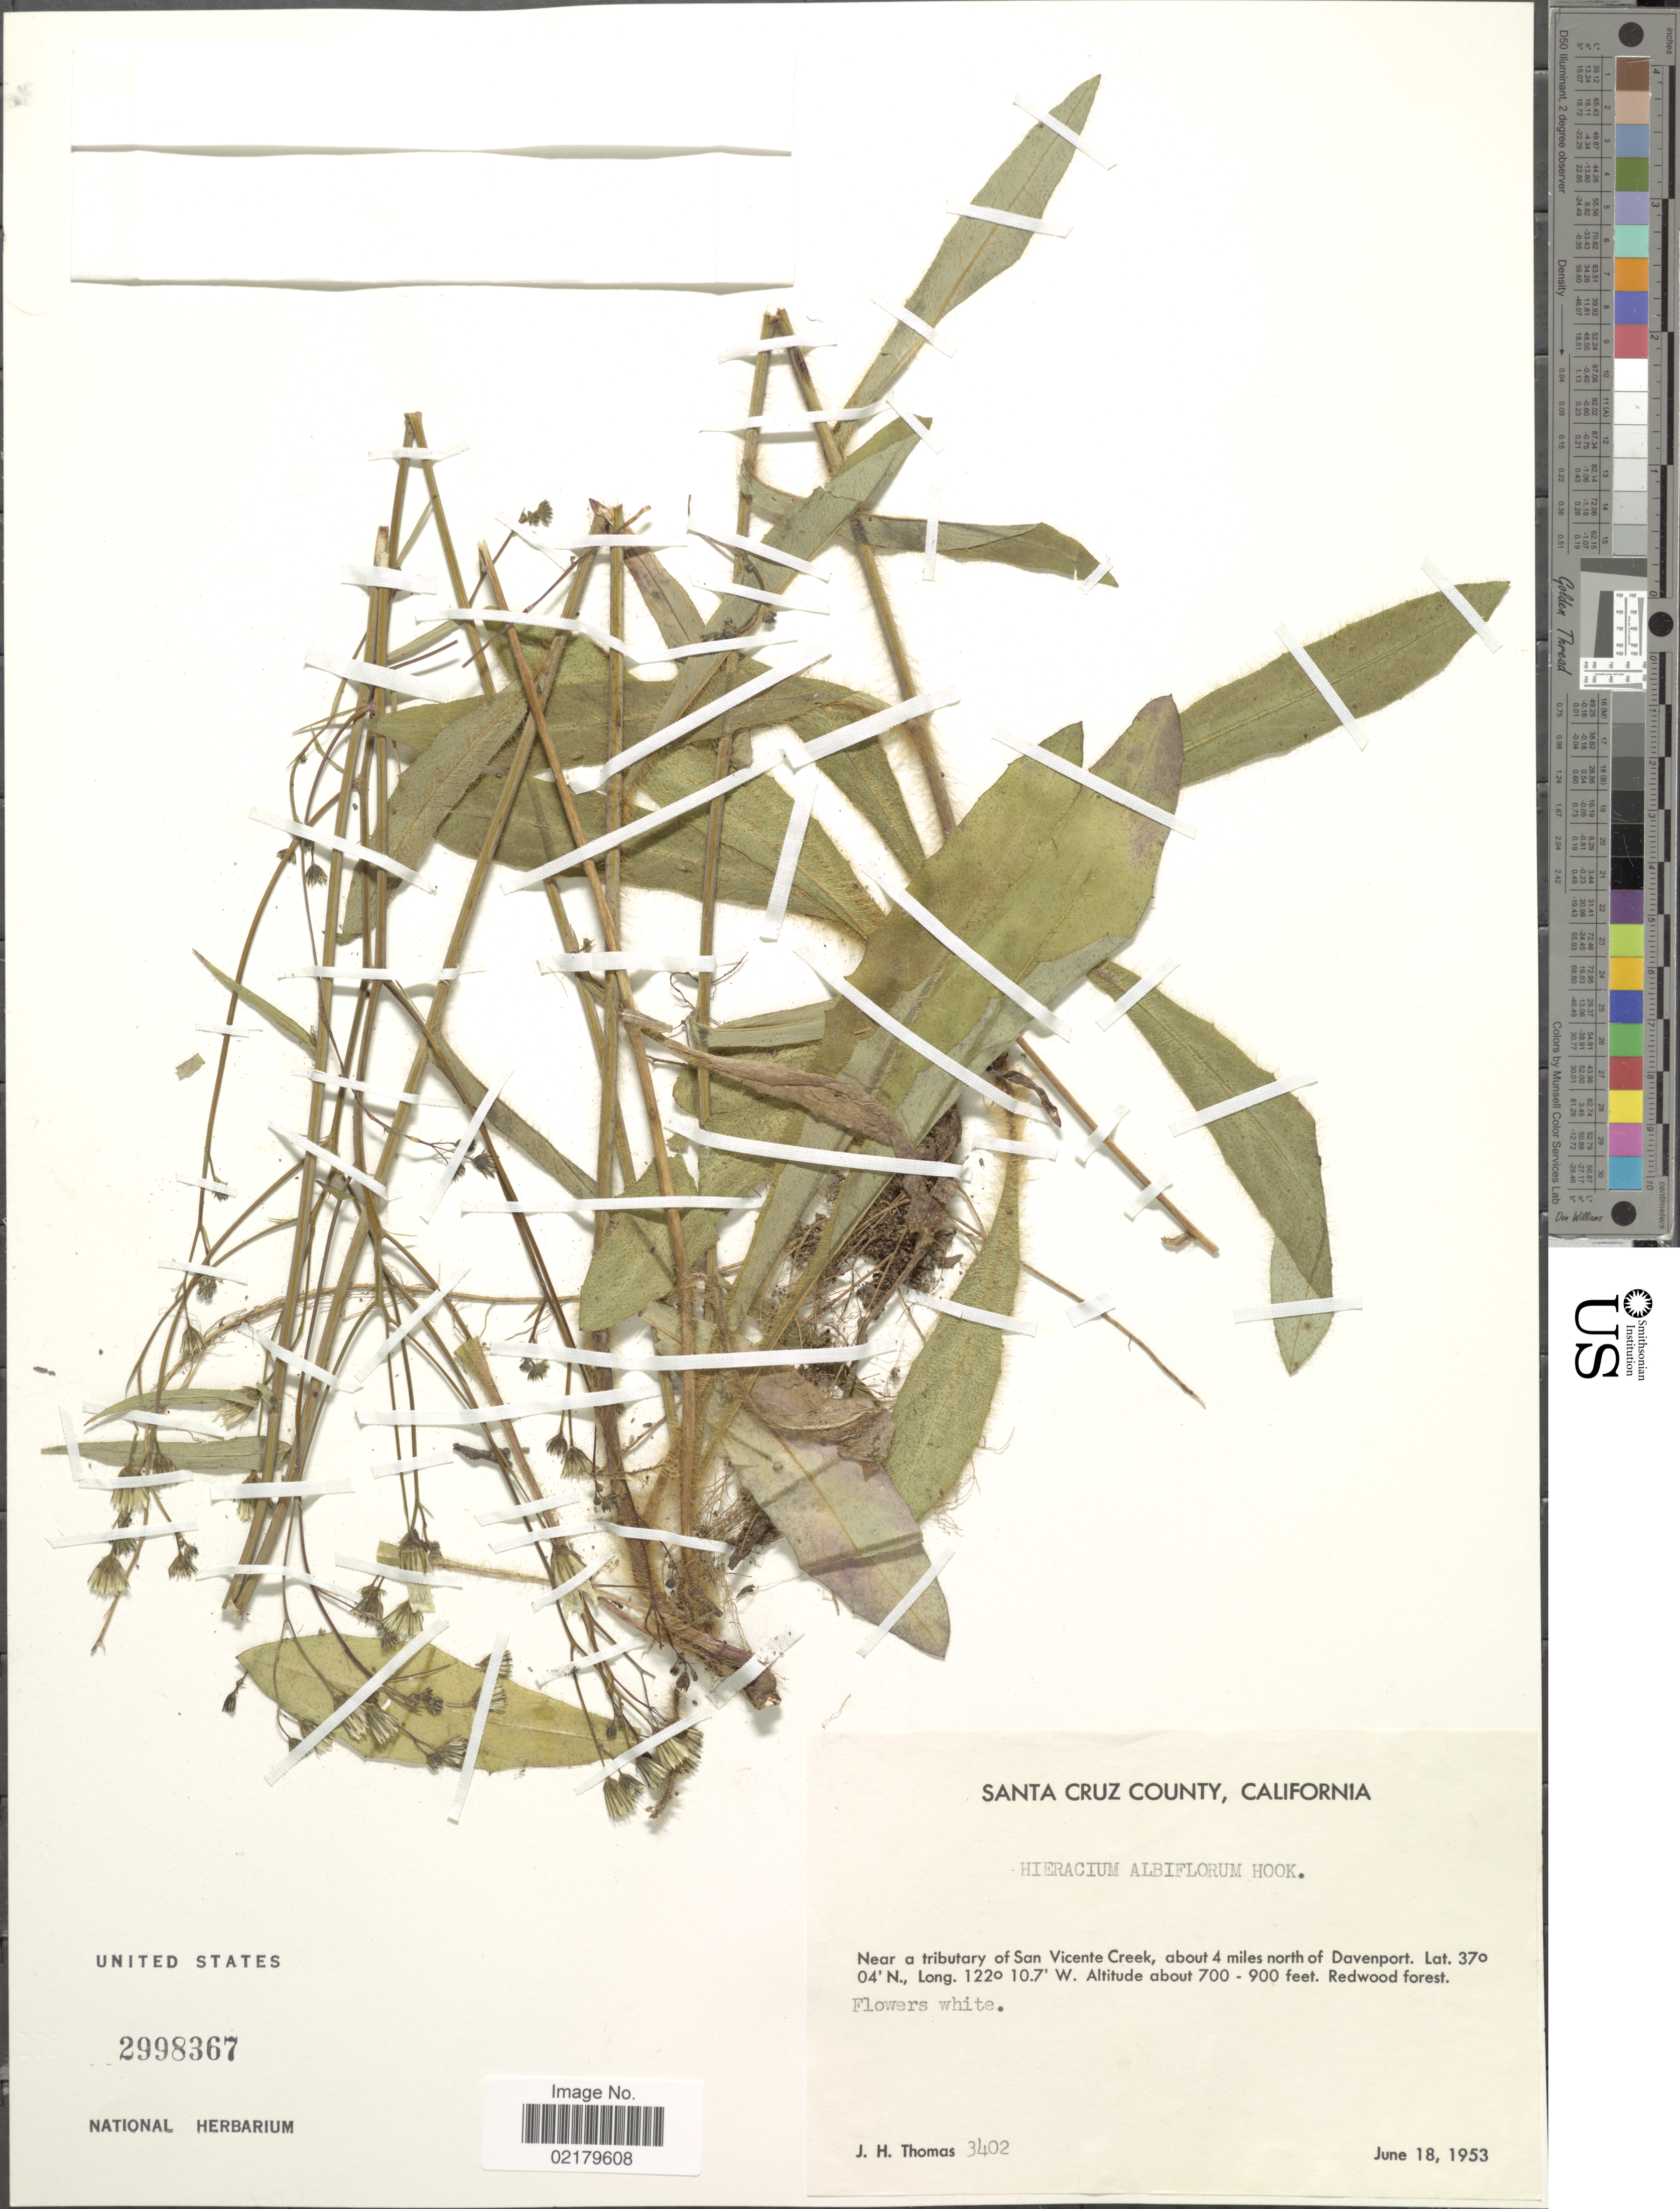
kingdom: Plantae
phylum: Tracheophyta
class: Magnoliopsida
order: Asterales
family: Asteraceae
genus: Hieracium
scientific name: Hieracium albiflorum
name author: Hook.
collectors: J. H. Thomas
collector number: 3402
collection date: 1953-06-18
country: United States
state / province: California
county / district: Santa Cruz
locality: Santa Cruz County, Near a tributary of San Vicente Creek, about 4 miles north Davenport. Redwood forest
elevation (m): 213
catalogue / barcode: US 2998367